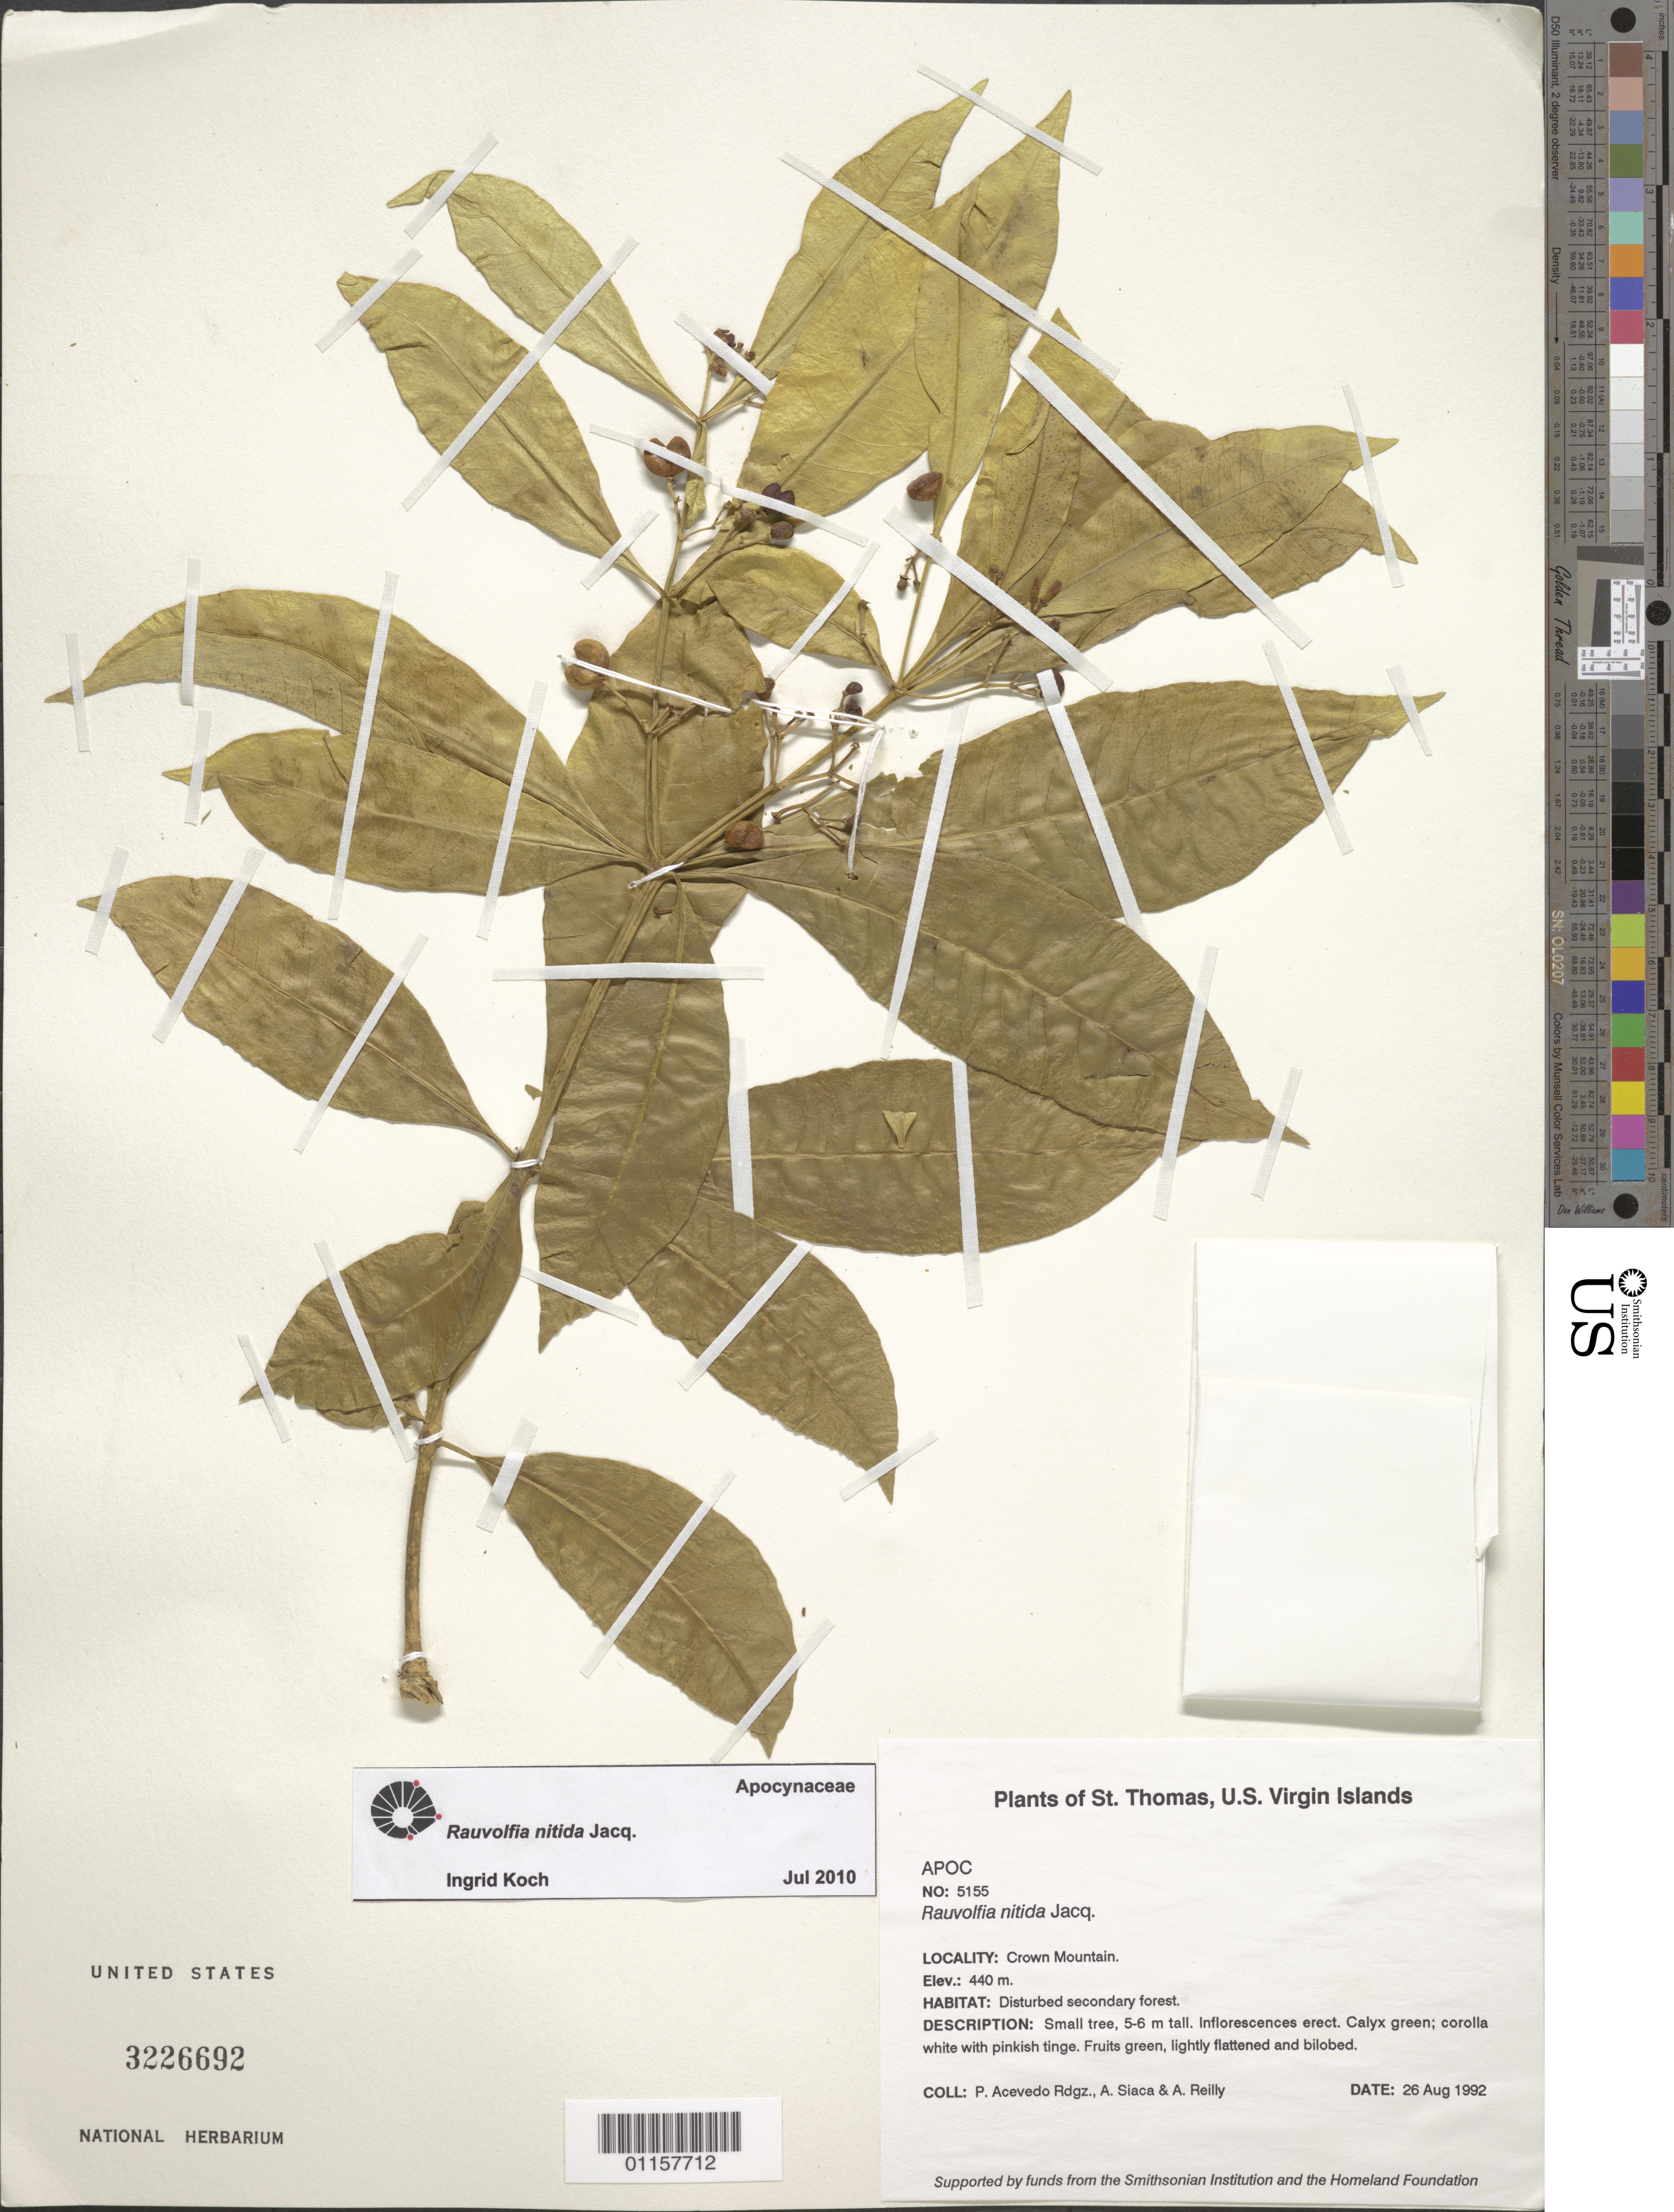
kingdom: Plantae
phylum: Tracheophyta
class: Magnoliopsida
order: Gentianales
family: Apocynaceae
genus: Rauvolfia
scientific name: Rauvolfia nitida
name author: Jacq.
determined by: Koch, I.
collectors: P. Acevedo-Rodr., A. Siaca & A. Reilly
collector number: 5155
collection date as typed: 26 Aug 1992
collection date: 1992-08-26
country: U.S. Virgin Islands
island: St. Thomas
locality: Crown Mountain.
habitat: Disturbed secondary forest.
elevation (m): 440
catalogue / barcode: US 3226692